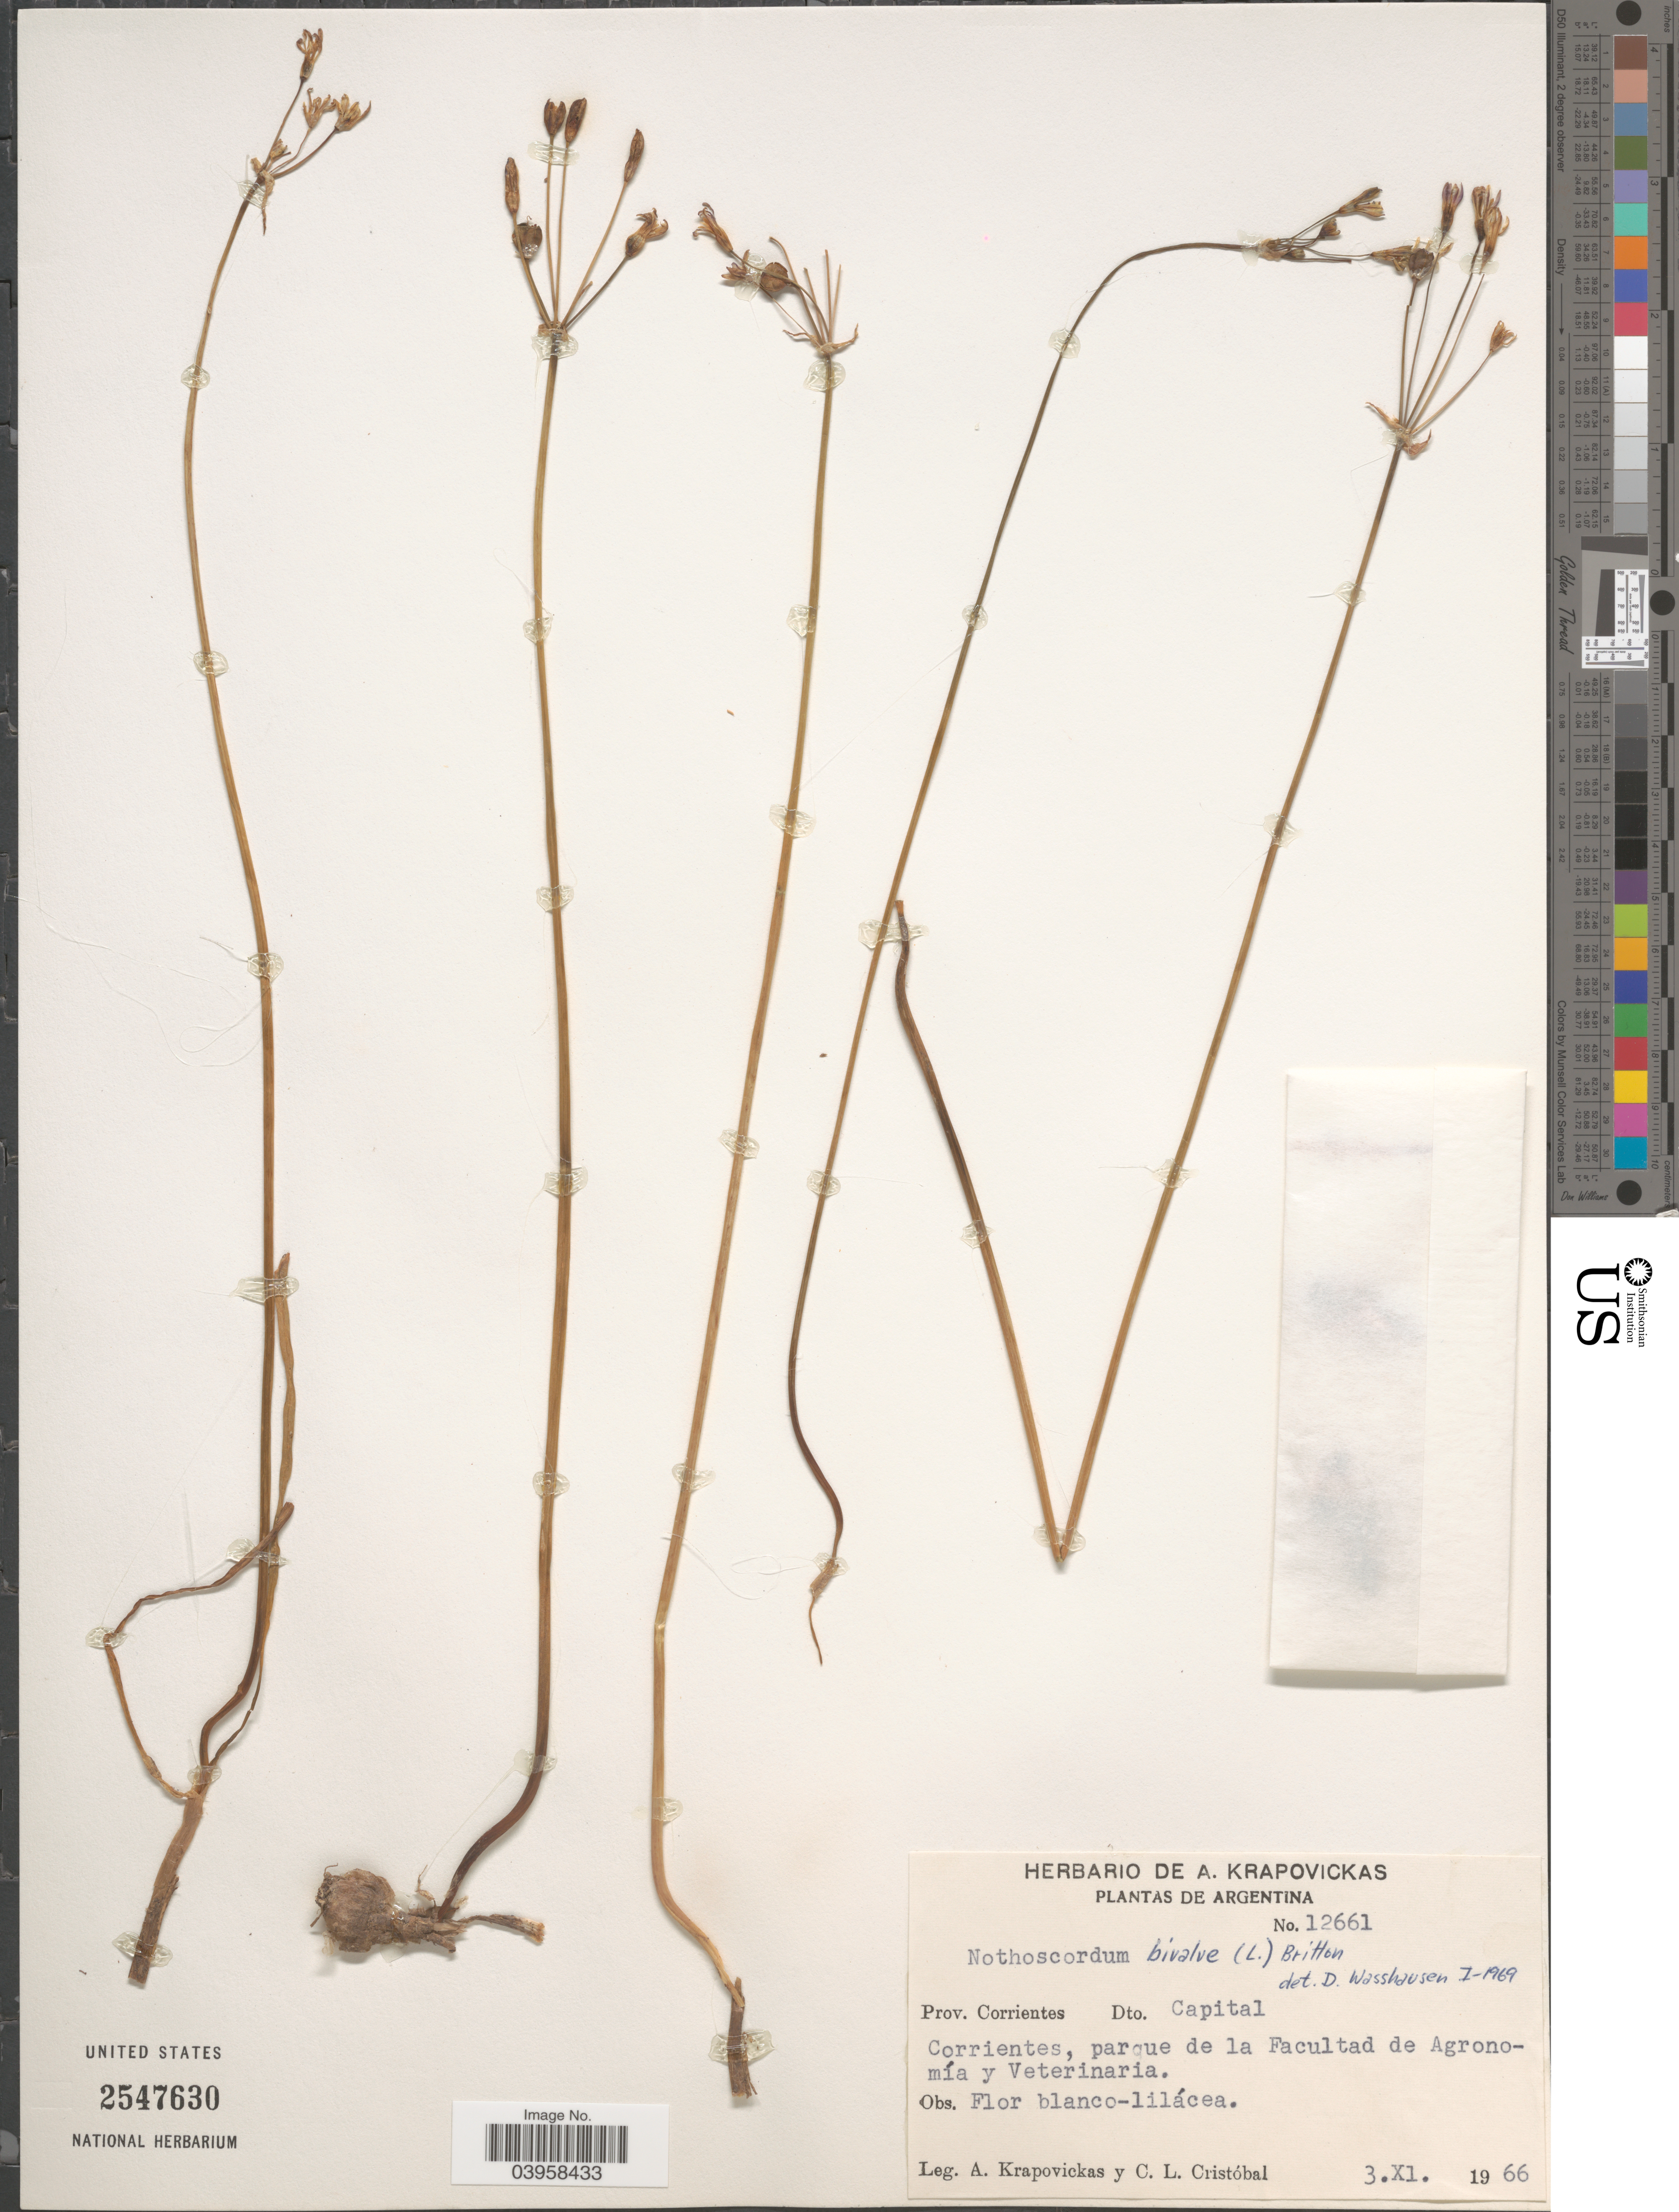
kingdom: Plantae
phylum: Tracheophyta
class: Liliopsida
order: Asparagales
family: Amaryllidaceae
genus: Nothoscordum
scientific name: Nothoscordum nudicaule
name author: (Lehm.) Guagl.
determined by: Gereau, R. E.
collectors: A. Krapovickas & C. L. Cristóbal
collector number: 12661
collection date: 1966-11-03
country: Argentina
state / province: Corrientes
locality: Dto. Capital. Corrientes, parque de la Facultad de Agronomía y Veterinaria.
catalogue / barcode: US 2547630